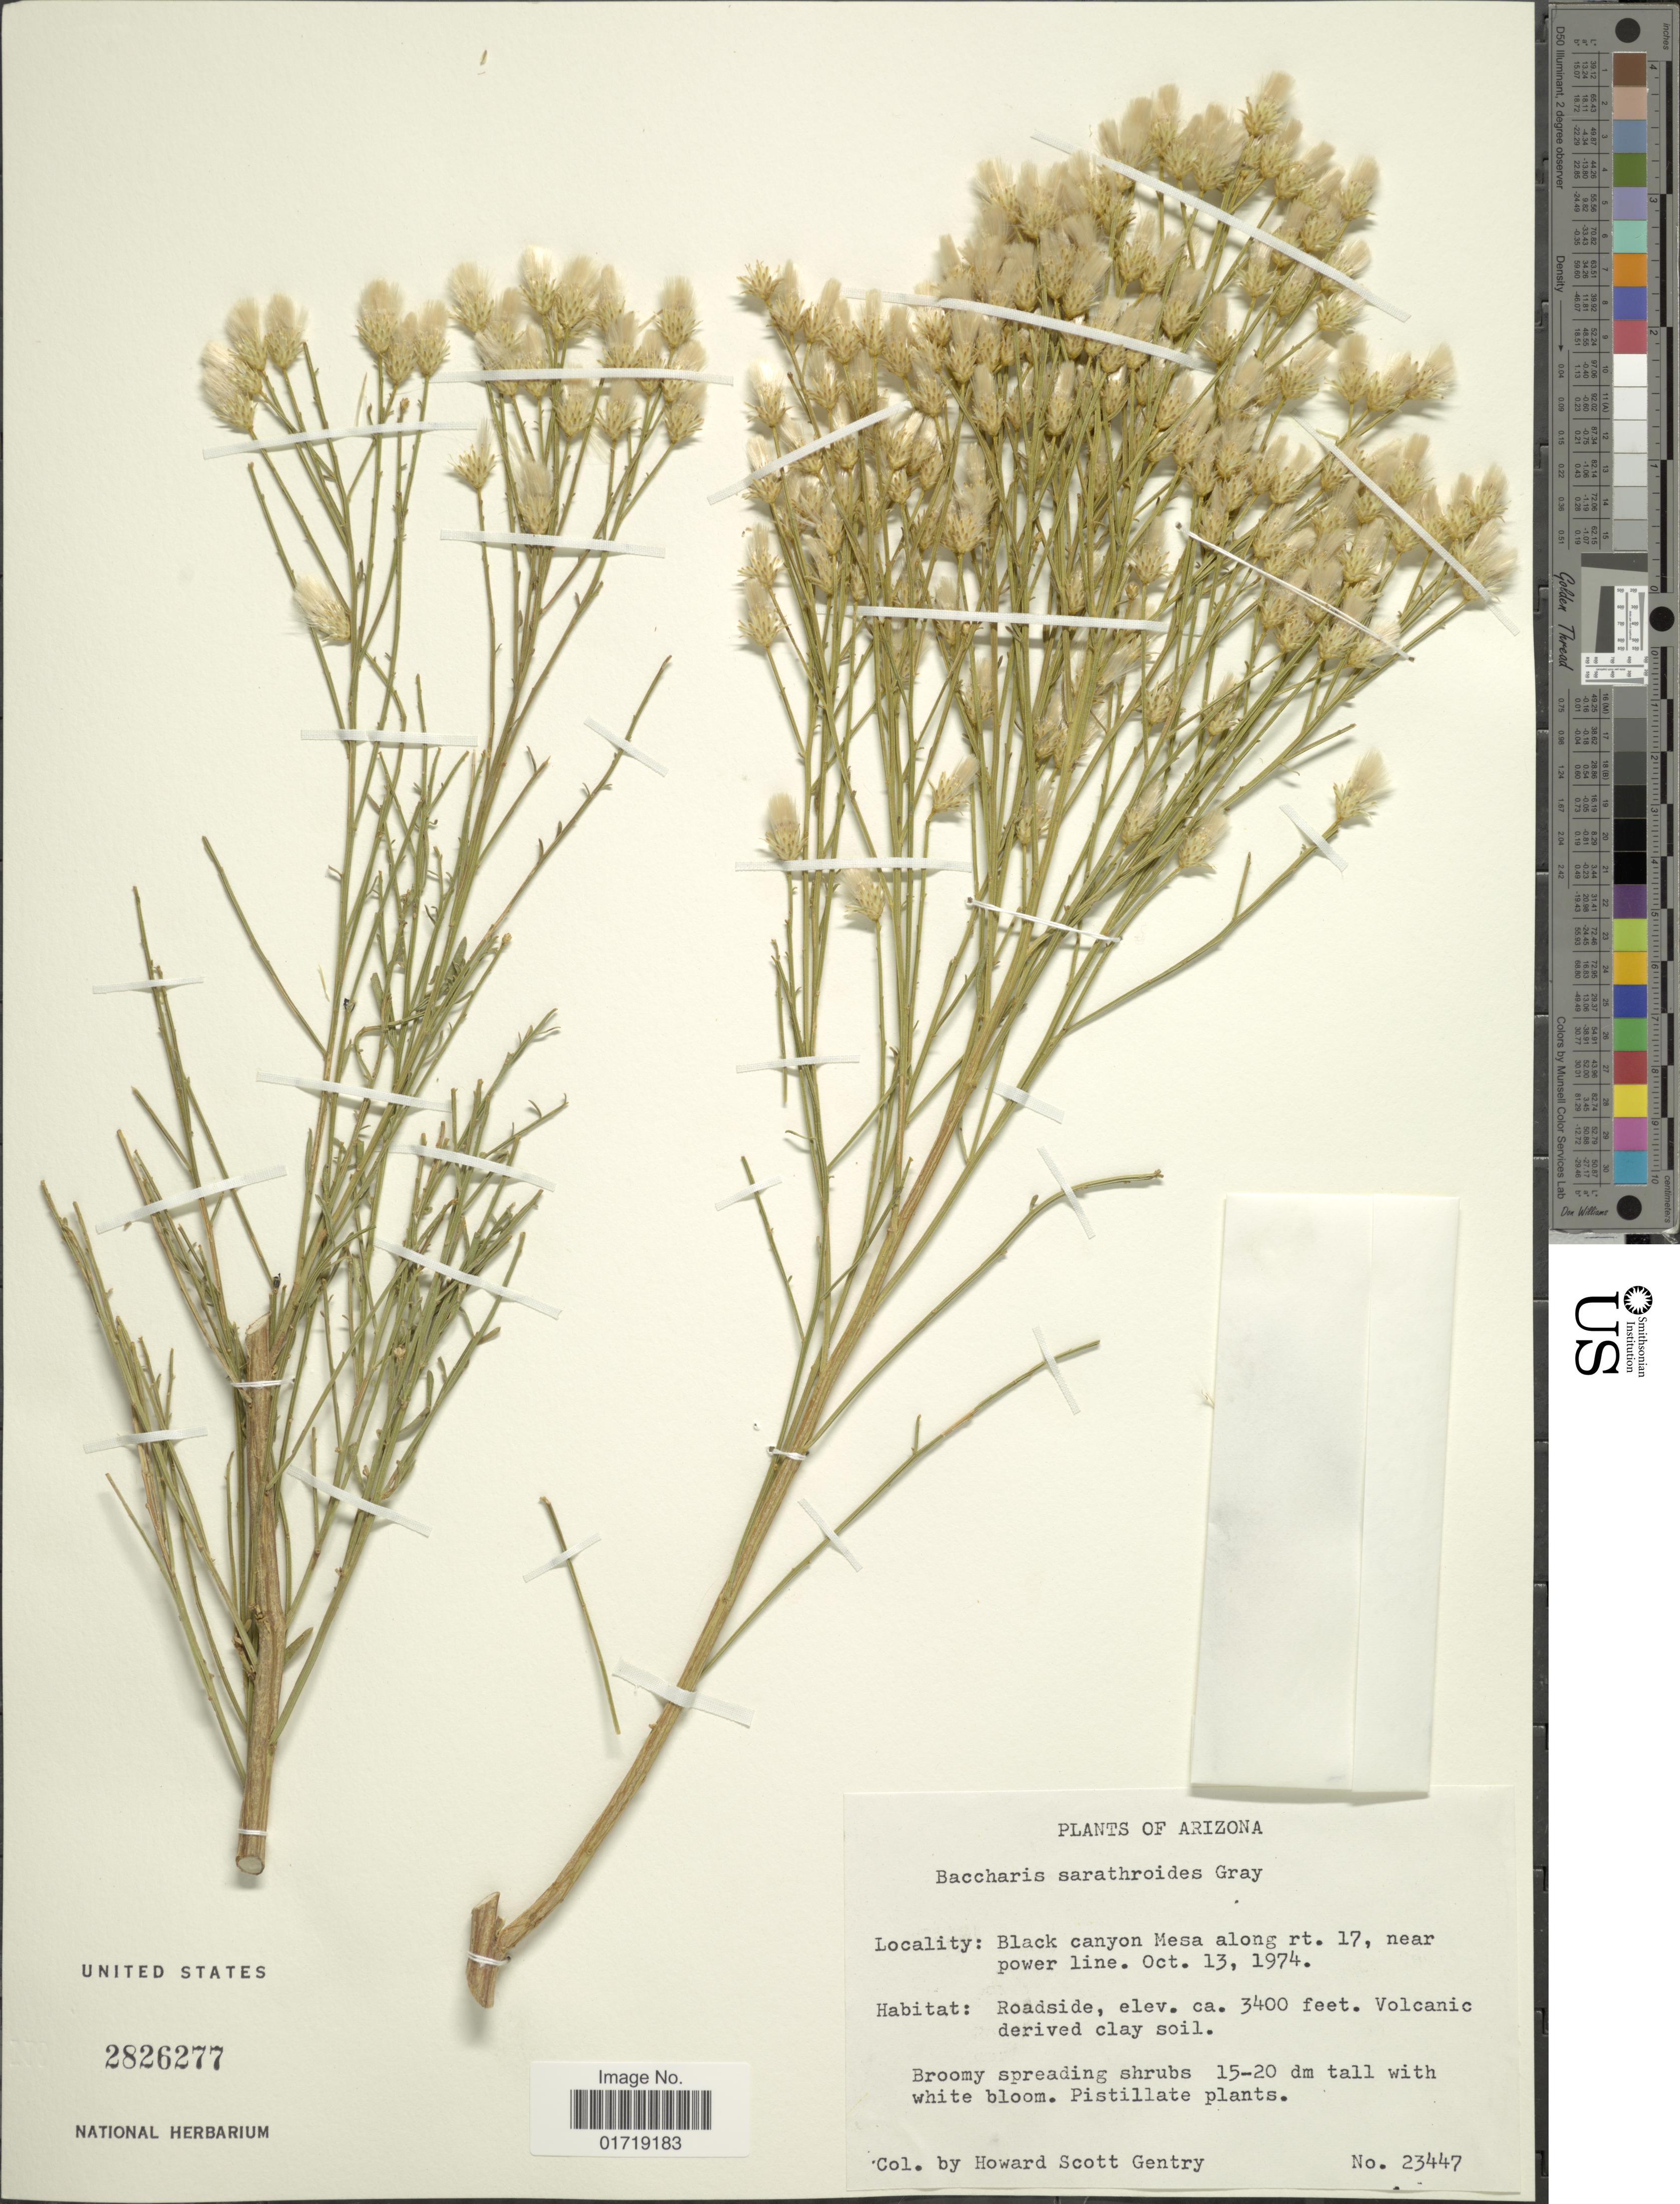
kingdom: Plantae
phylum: Tracheophyta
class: Magnoliopsida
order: Asterales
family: Asteraceae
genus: Baccharis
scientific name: Baccharis sarothroides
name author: A. Gray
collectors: H. S. Gentry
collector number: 23447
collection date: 1974-10-13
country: United States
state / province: Arizona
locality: Black canyon Mesa along rt. 17, near power line, Roadside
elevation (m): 1036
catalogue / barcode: US 2826277